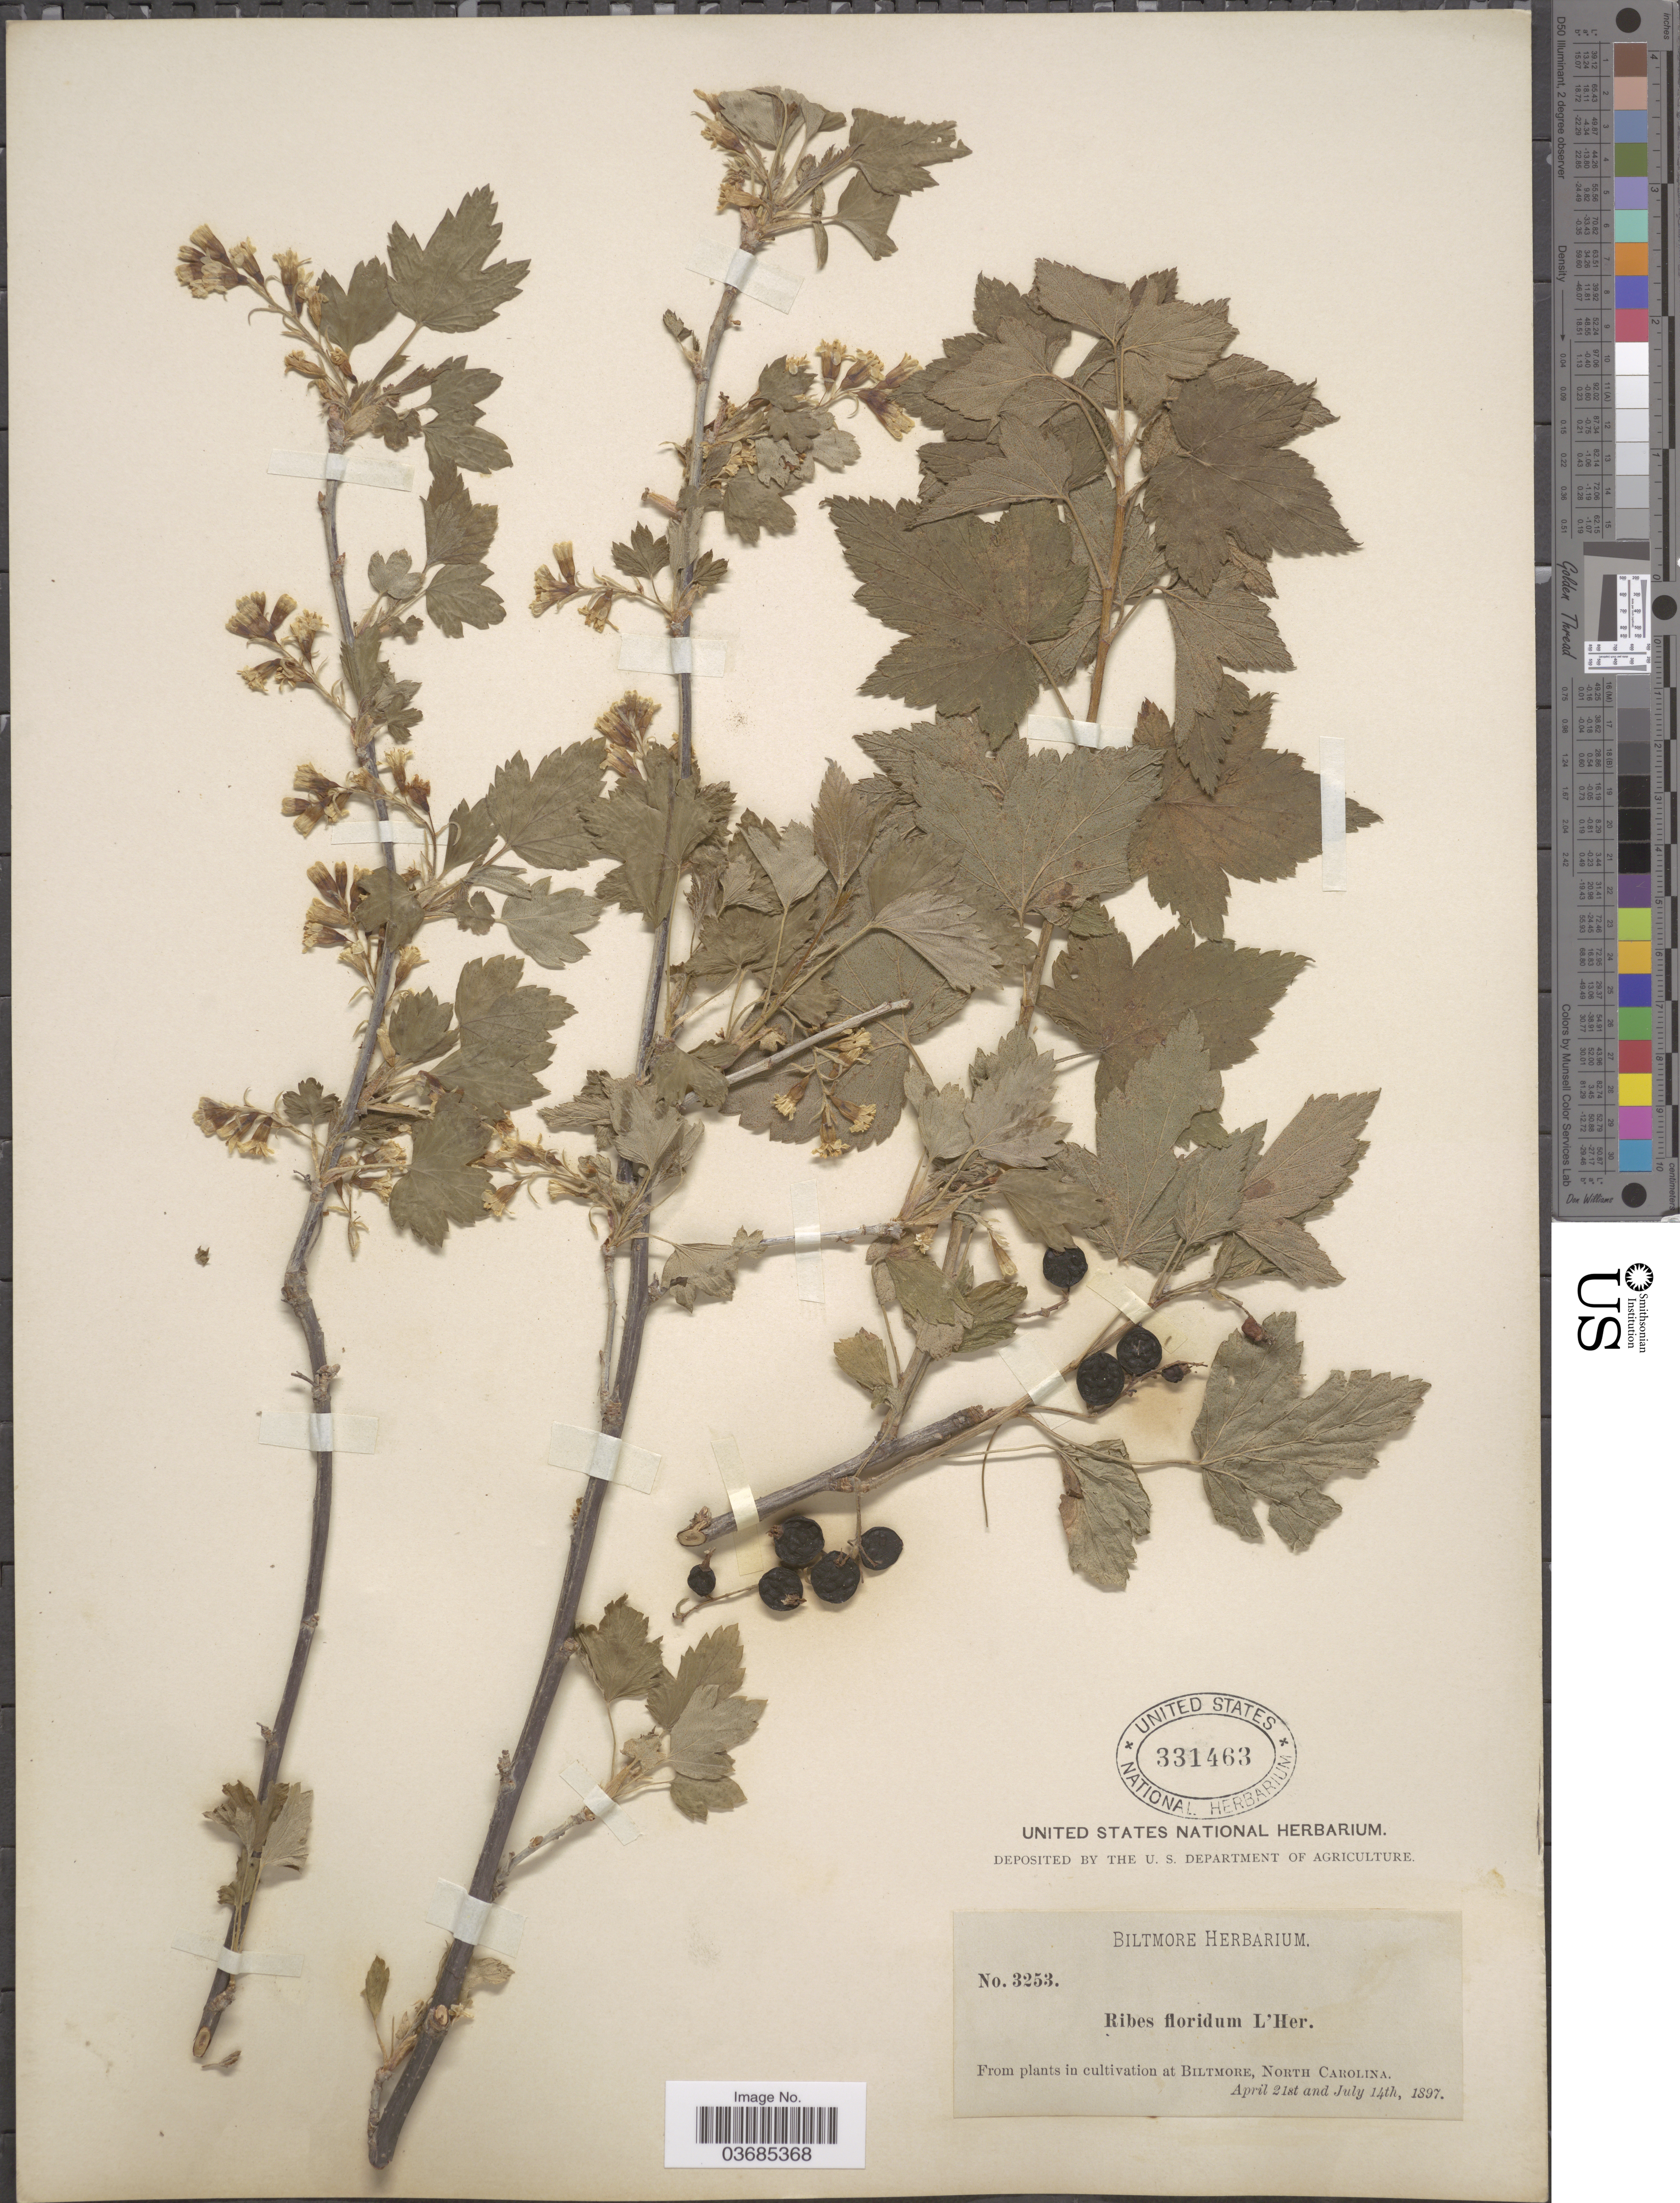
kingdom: Plantae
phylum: Tracheophyta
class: Magnoliopsida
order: Saxifragales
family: Grossulariaceae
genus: Ribes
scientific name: Ribes americanum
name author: Mill.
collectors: ex herb. Biltmore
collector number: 3253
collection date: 1897-04-21/1897-07-14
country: United States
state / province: North Carolina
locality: From pants in cultivation at Biltmore.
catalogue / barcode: US 331463